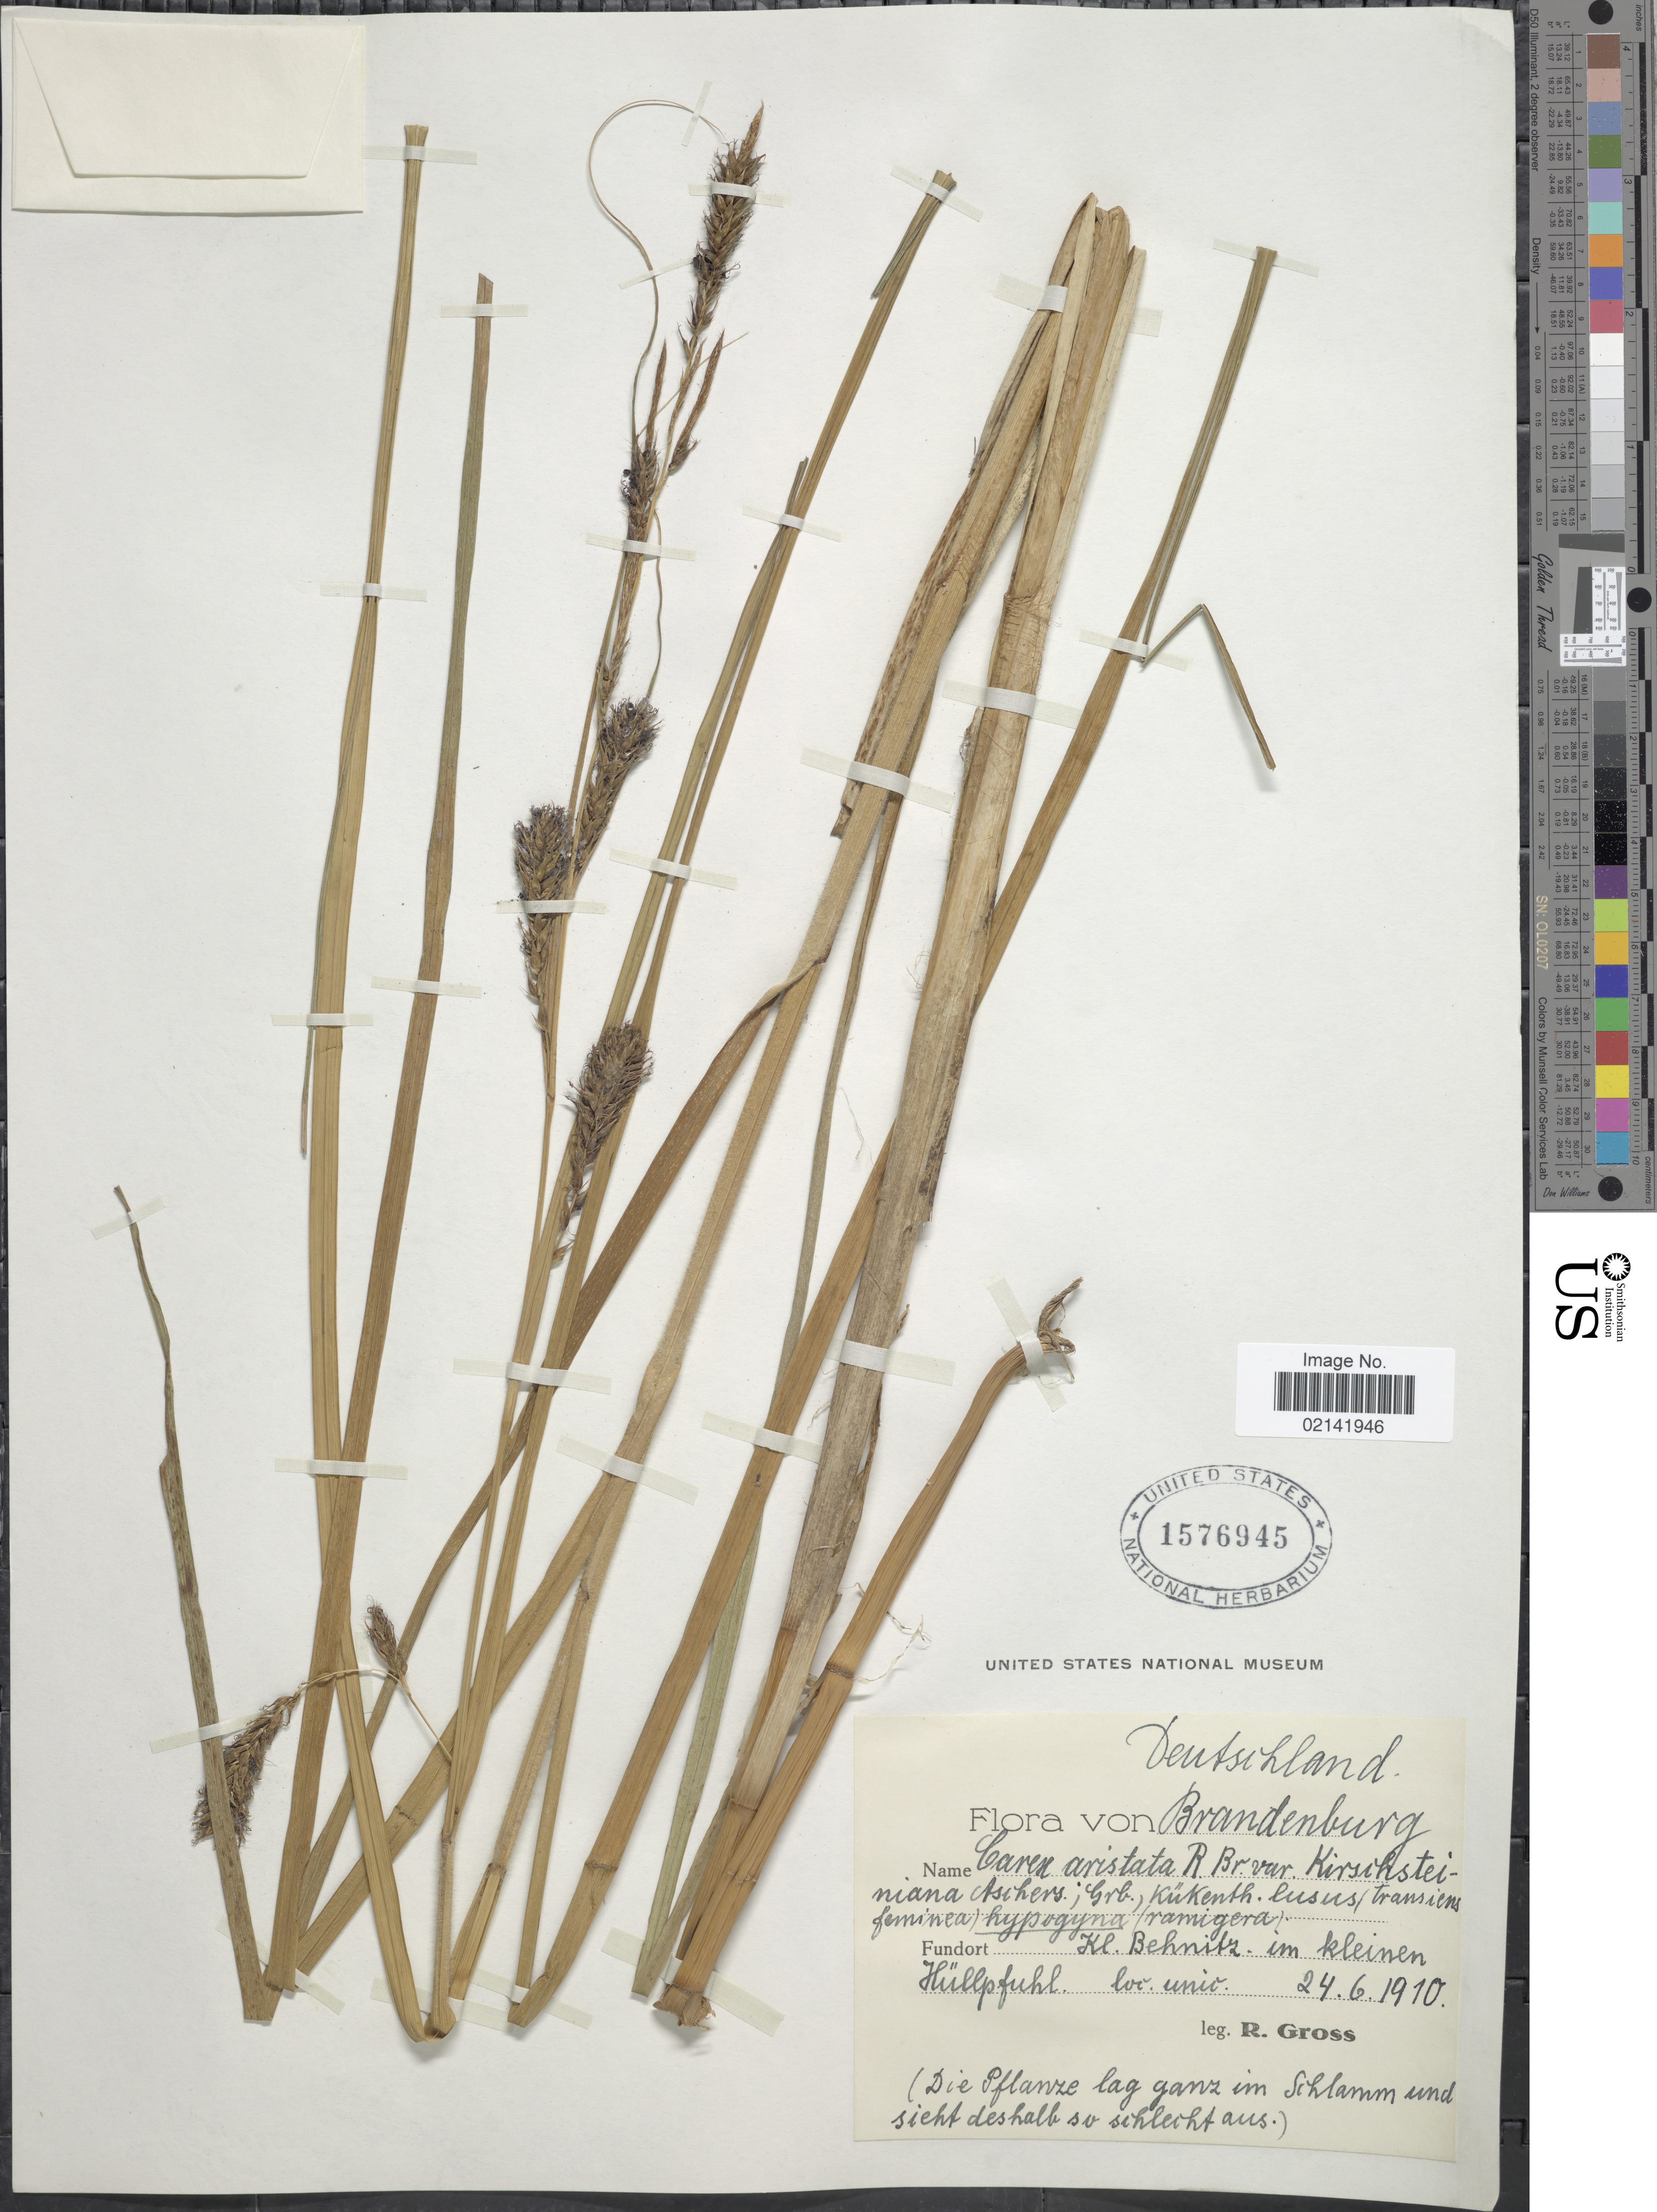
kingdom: Plantae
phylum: Tracheophyta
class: Liliopsida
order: Poales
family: Cyperaceae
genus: Carex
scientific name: Carex atherodes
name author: Spreng.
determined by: Strong, Mark T., (BOT), Smithsonian Institution - National Museum of Natural History (UNITED STATES)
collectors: R. Gross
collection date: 1910-06-24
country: Germany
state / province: Brandenburg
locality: Deutschland. Kl. Behnitz. im kleinen Hullpfuhl. loc. unio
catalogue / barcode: US 1576945